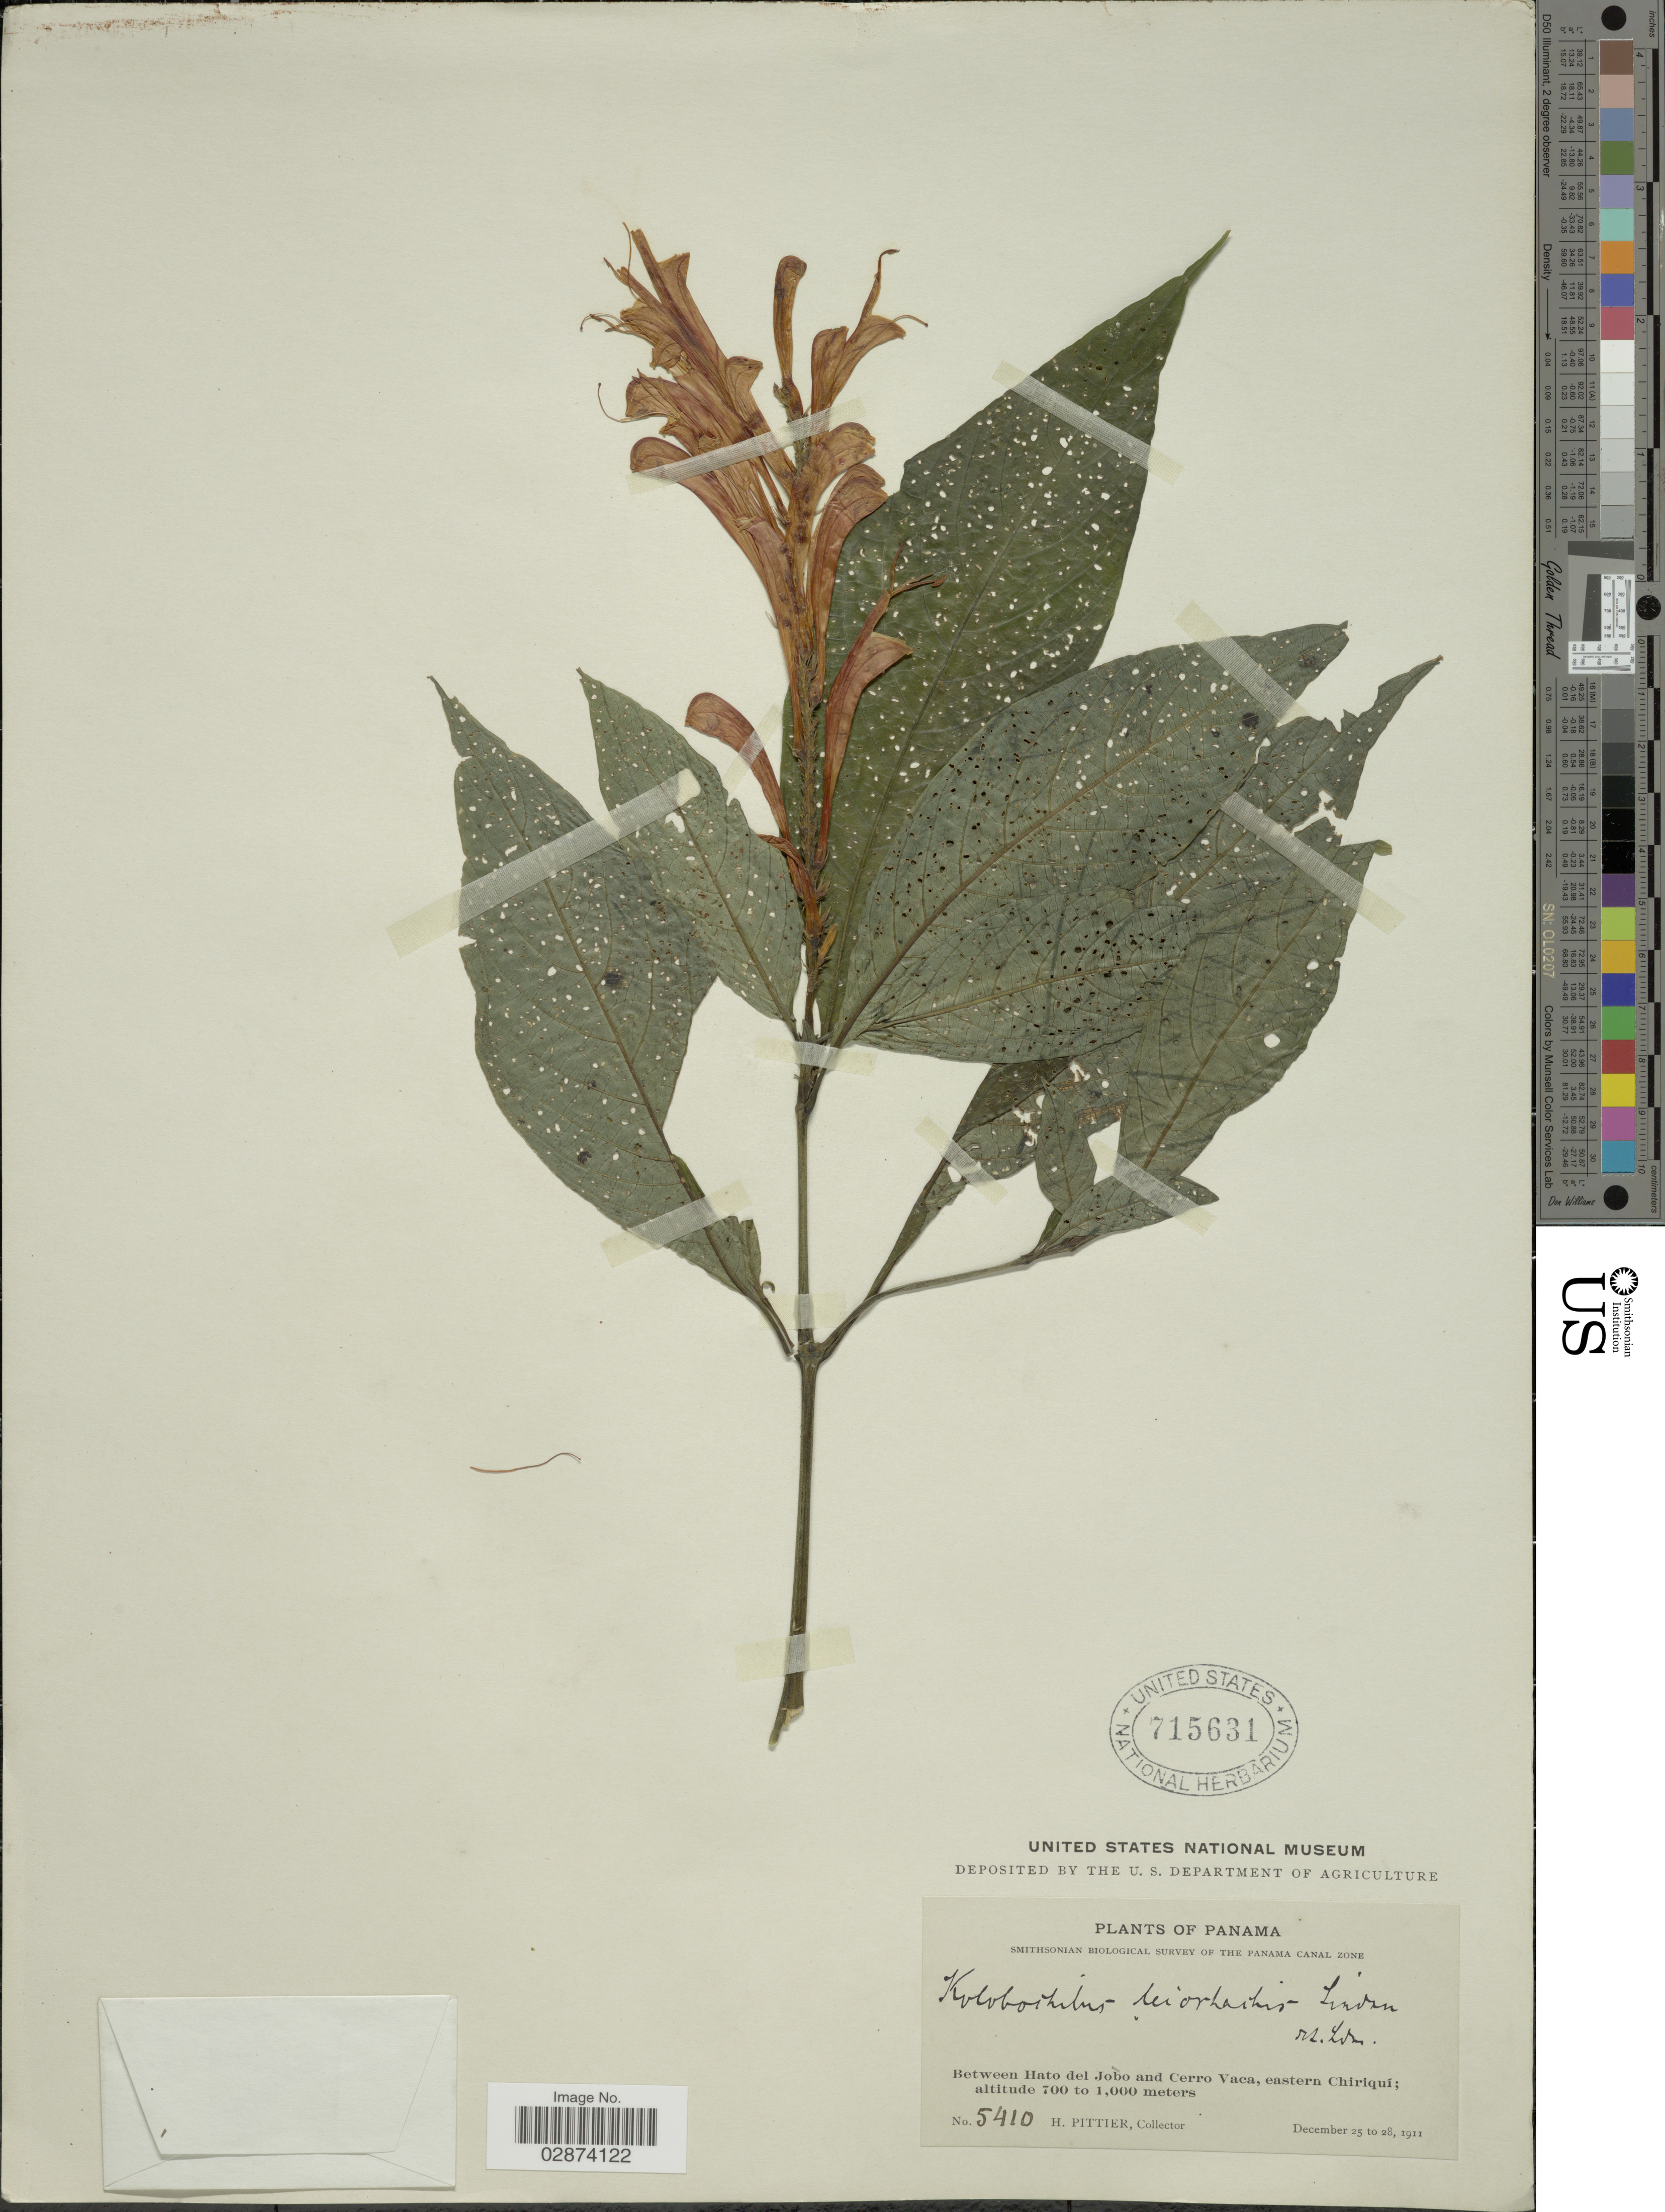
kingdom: Plantae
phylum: Tracheophyta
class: Magnoliopsida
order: Lamiales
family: Acanthaceae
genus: Razisea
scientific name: Razisea spicata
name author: Oerst.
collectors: H. F. Pittier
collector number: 5410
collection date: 1911-12-25/1911-12-28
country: Panama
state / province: Chiriqui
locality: Between Hato del Jobo and Cerro Vaca, eastern Chiriqui.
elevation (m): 700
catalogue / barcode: US 715631